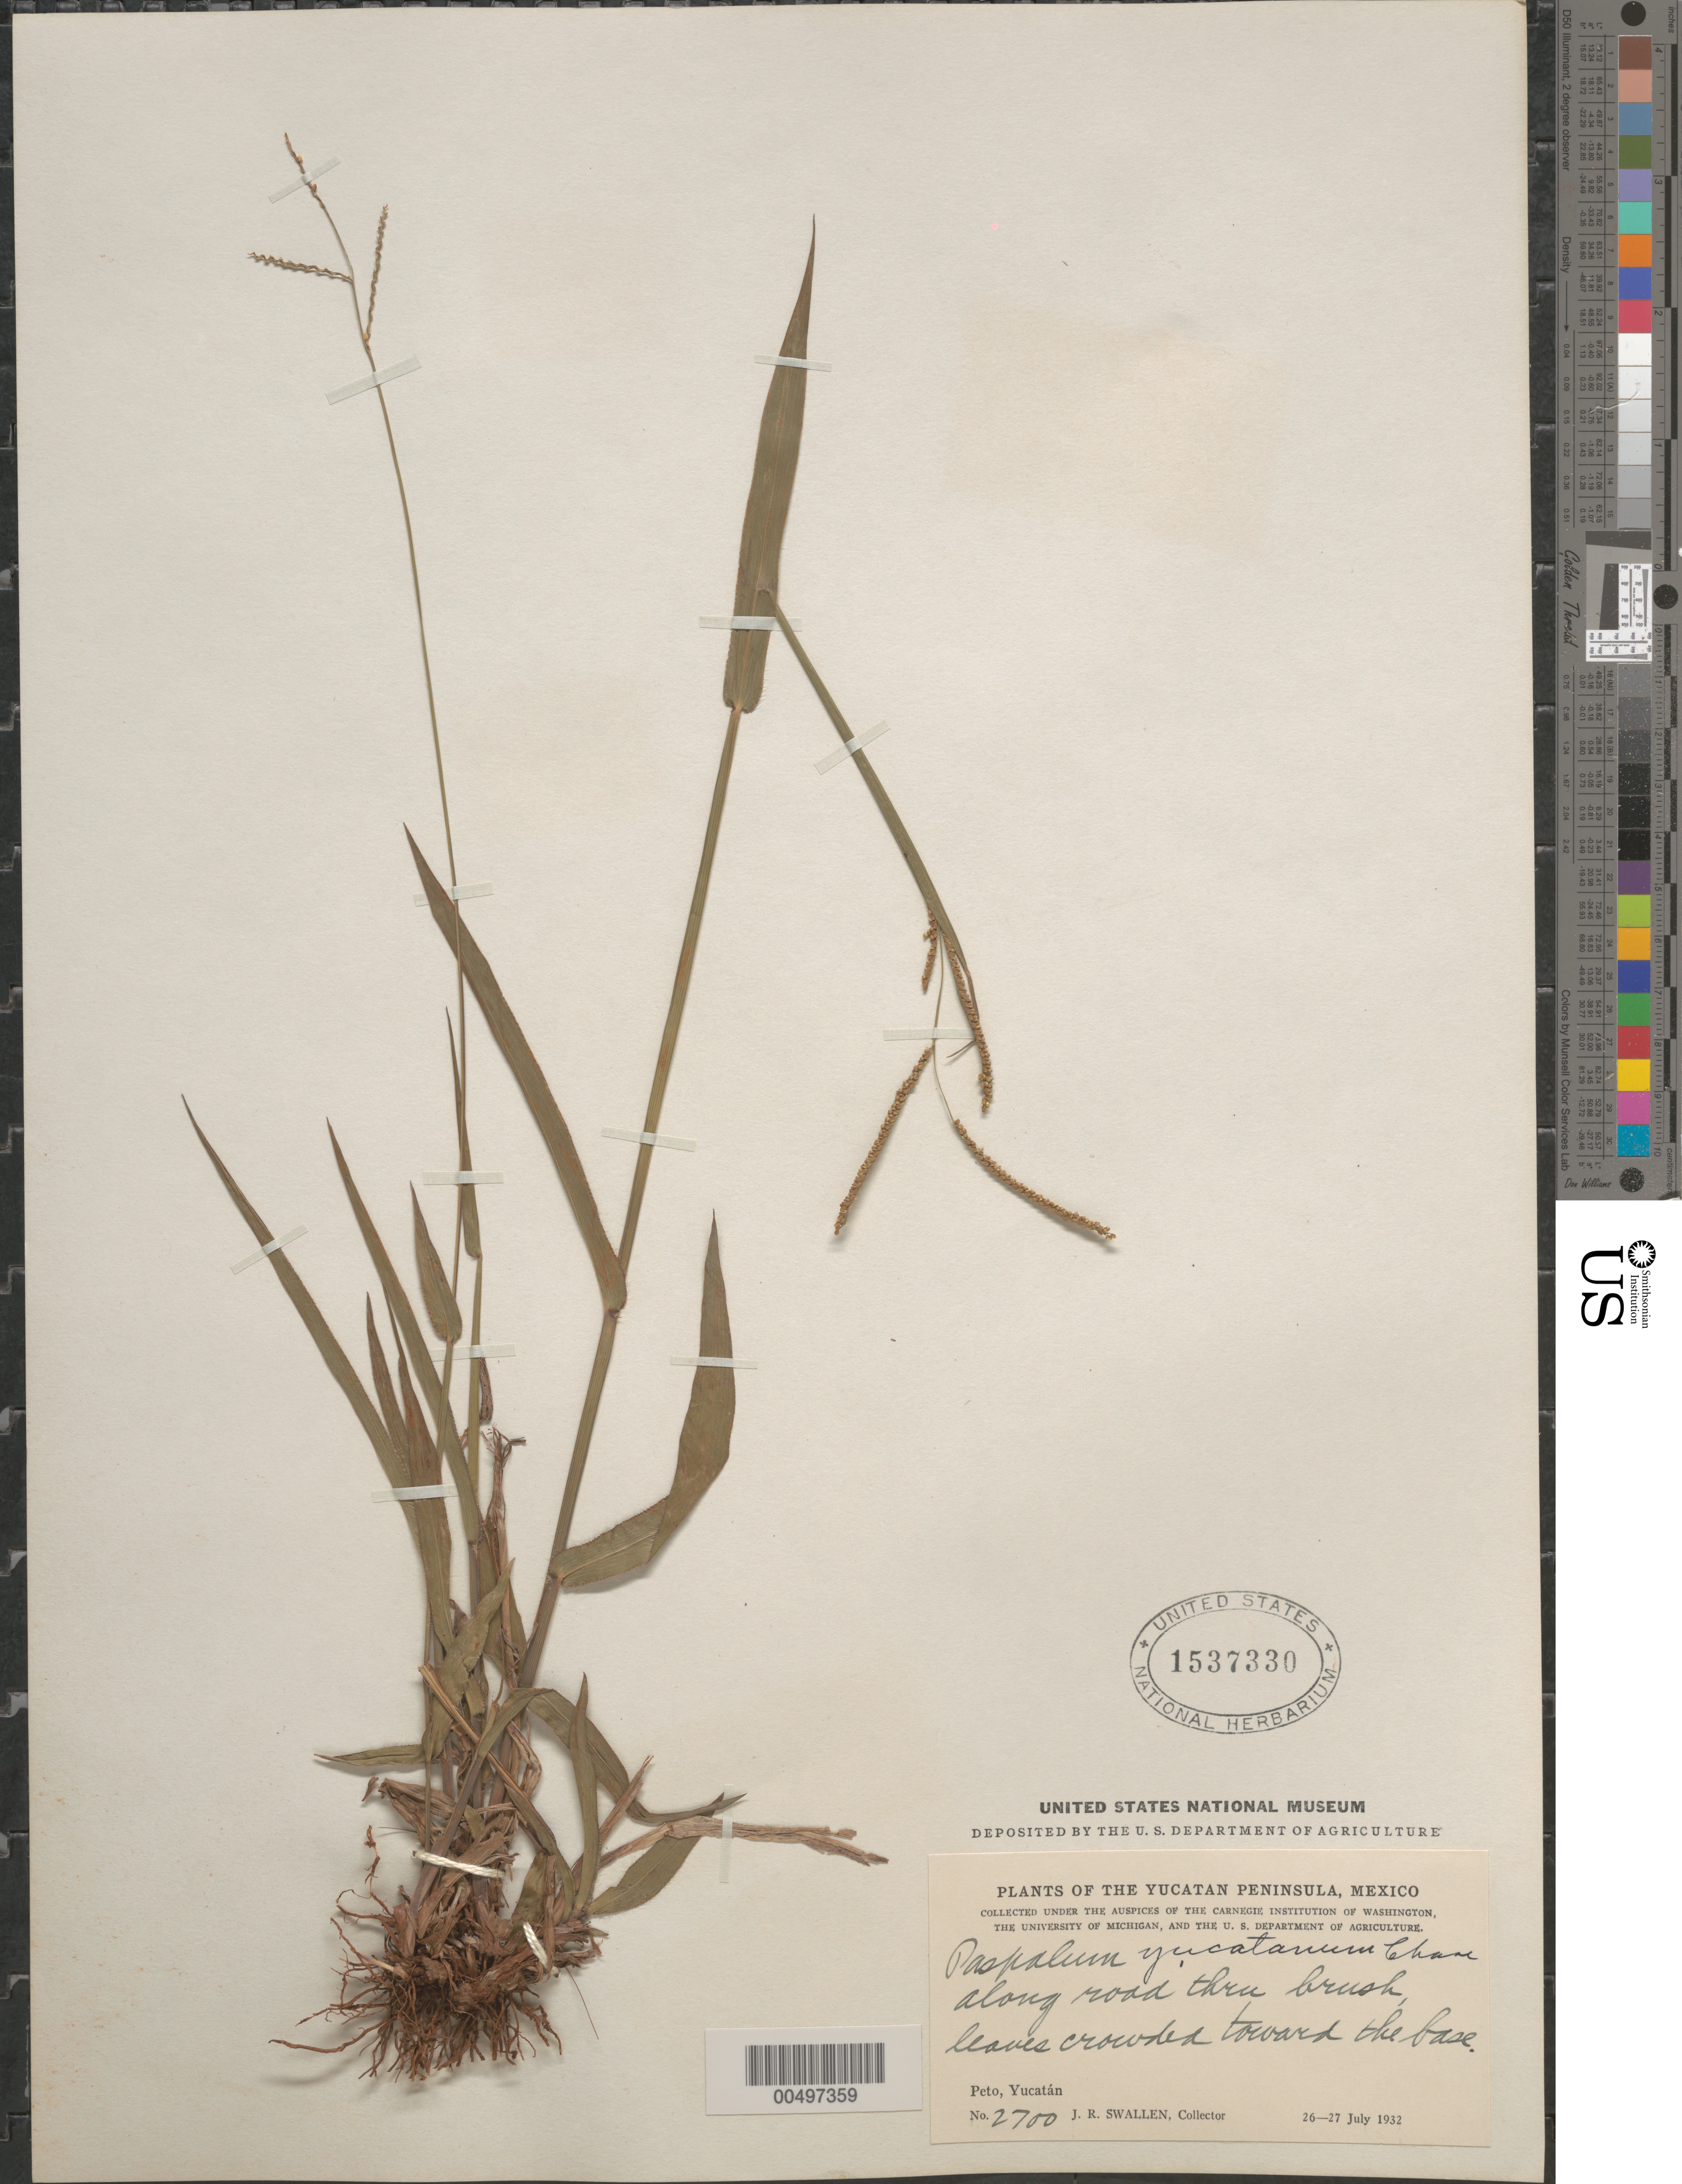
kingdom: Plantae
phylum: Tracheophyta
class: Liliopsida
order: Poales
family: Poaceae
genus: Paspalum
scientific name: Paspalum blodgettii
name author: Chapm.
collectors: J. R. Swallen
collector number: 2700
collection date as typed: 26 Jul 1932 to 27 Jul 1932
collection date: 1932-07-26/1932-07-27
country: Mexico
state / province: Yucatan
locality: Yucatan Peninsula, Peto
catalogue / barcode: US 1537330